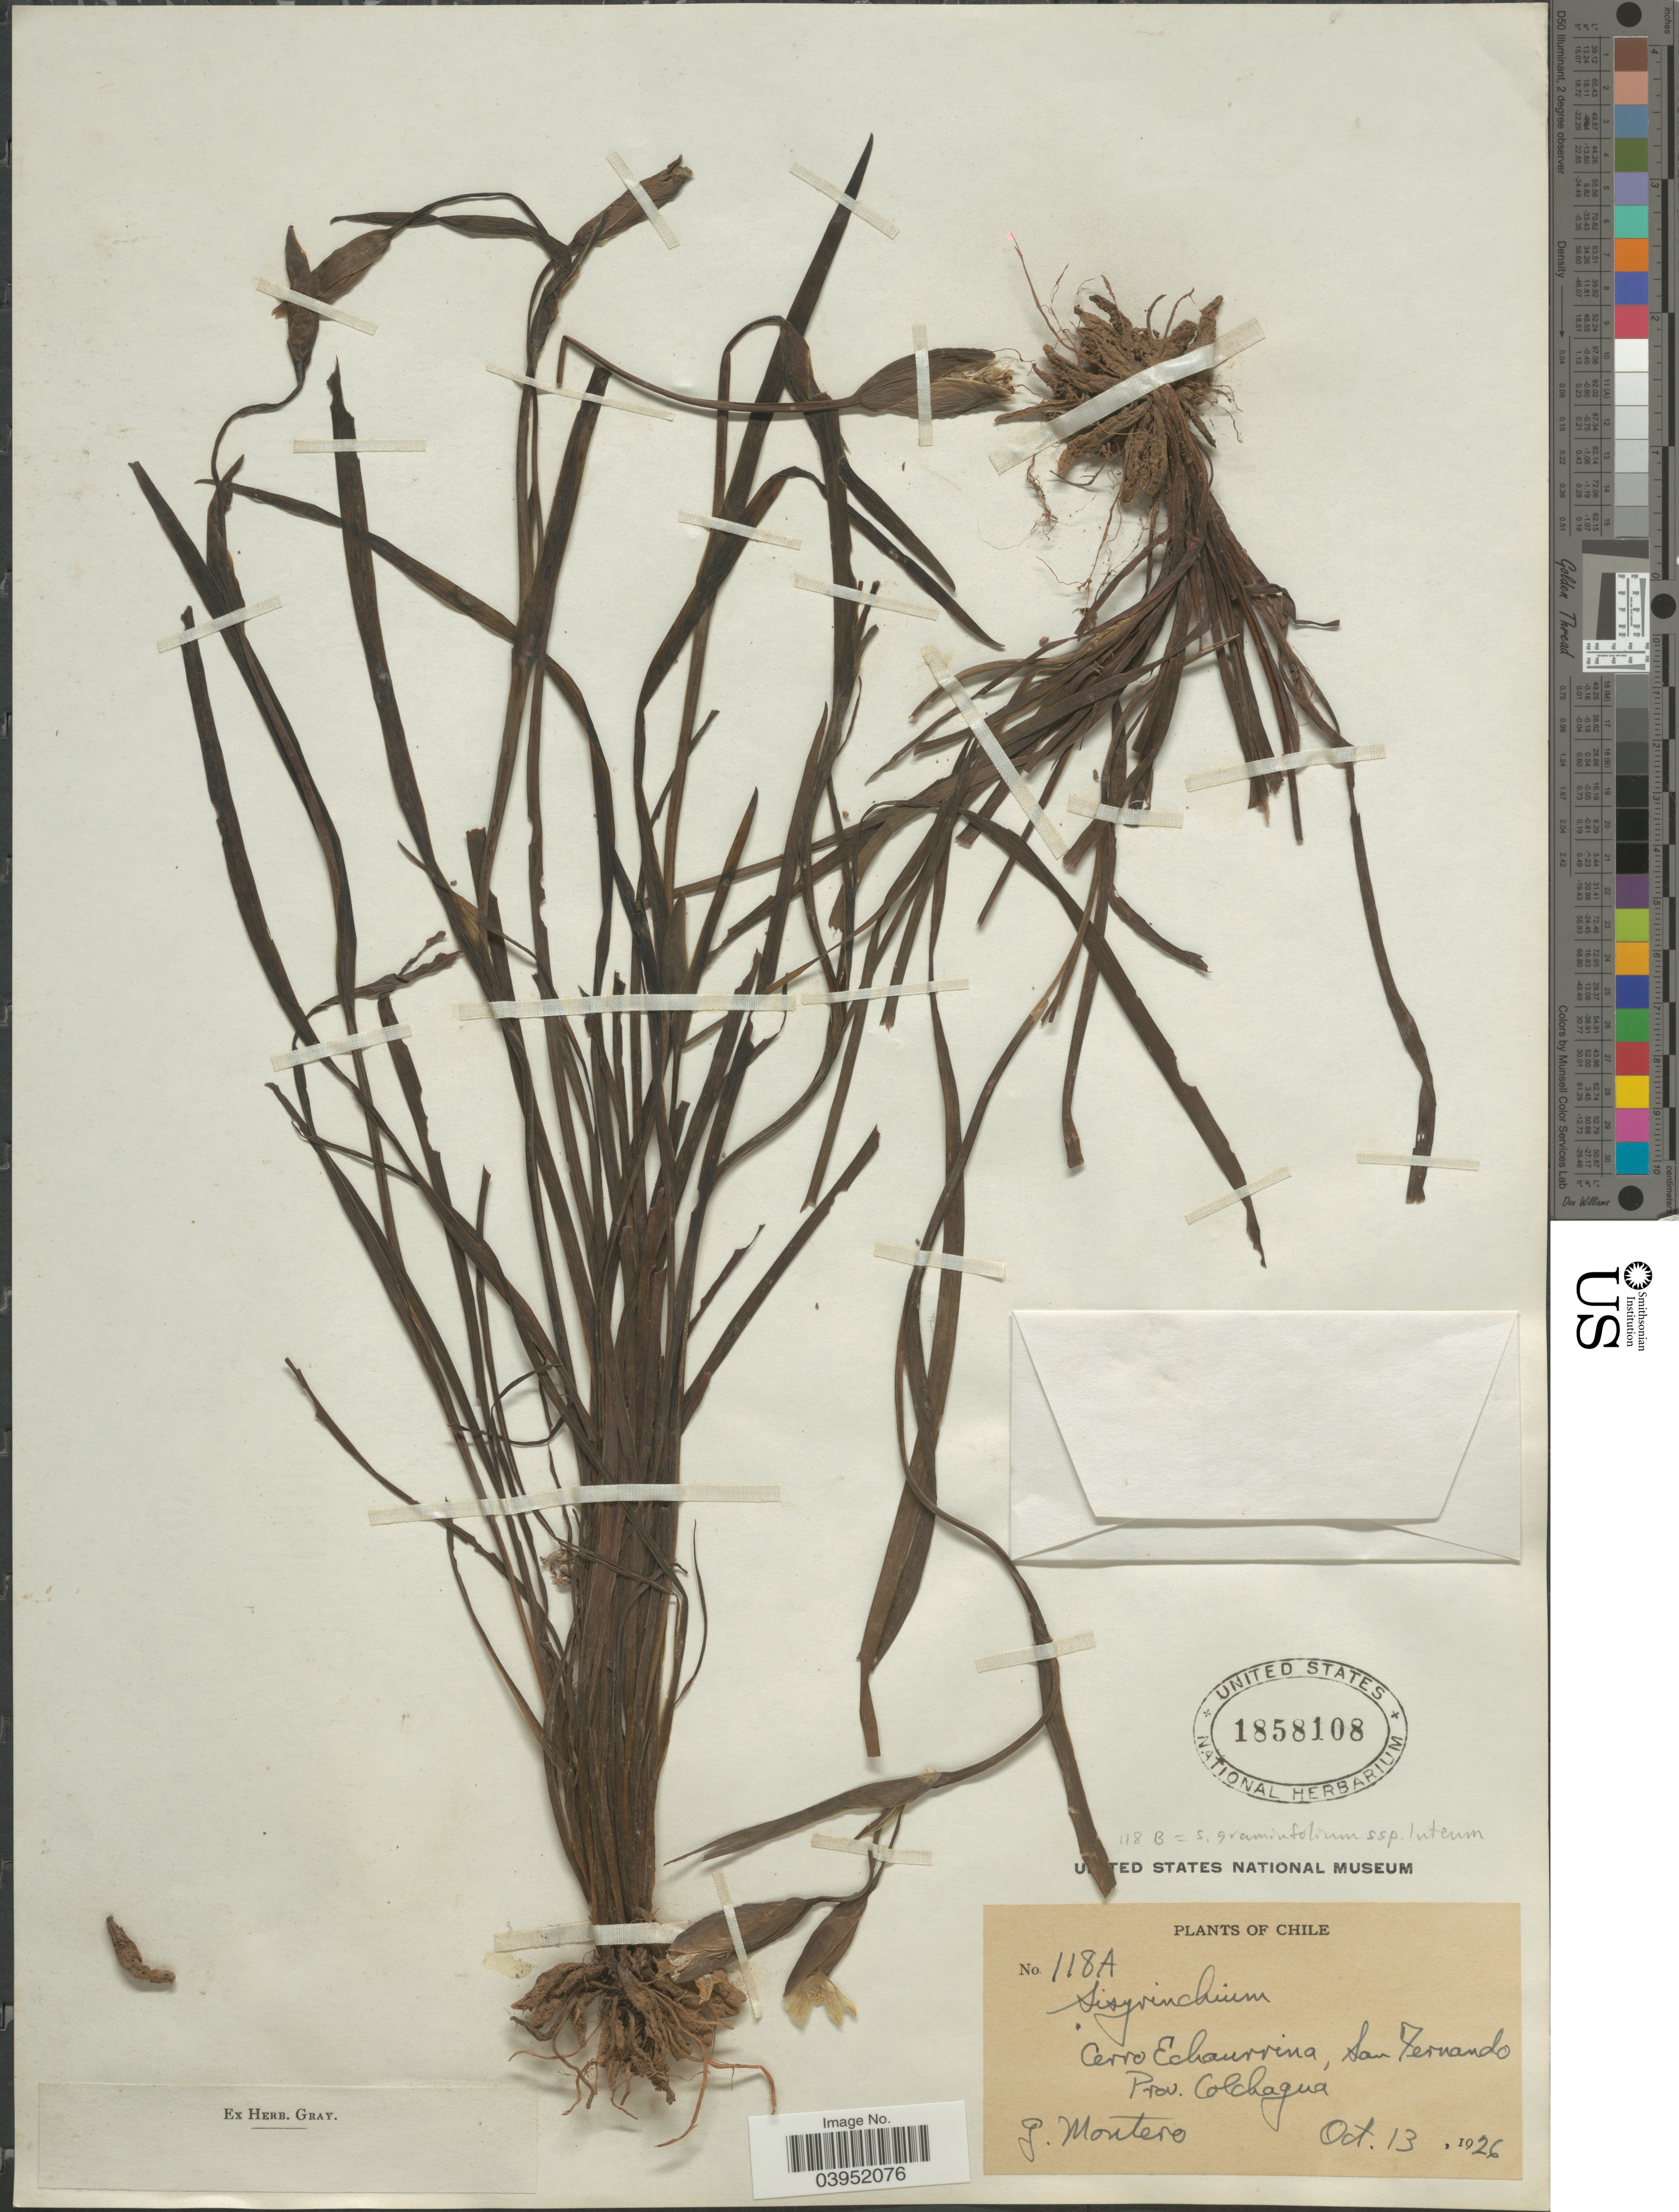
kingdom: Plantae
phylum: Tracheophyta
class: Liliopsida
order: Asparagales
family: Iridaceae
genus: Sisyrinchium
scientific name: Sisyrinchium graminifolium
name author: Lindl.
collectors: G. Montero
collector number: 118A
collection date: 1926-10-13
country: Chile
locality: Cerro Echaurrina, San Fernando. Prov. Colchagua.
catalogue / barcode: US 1858108